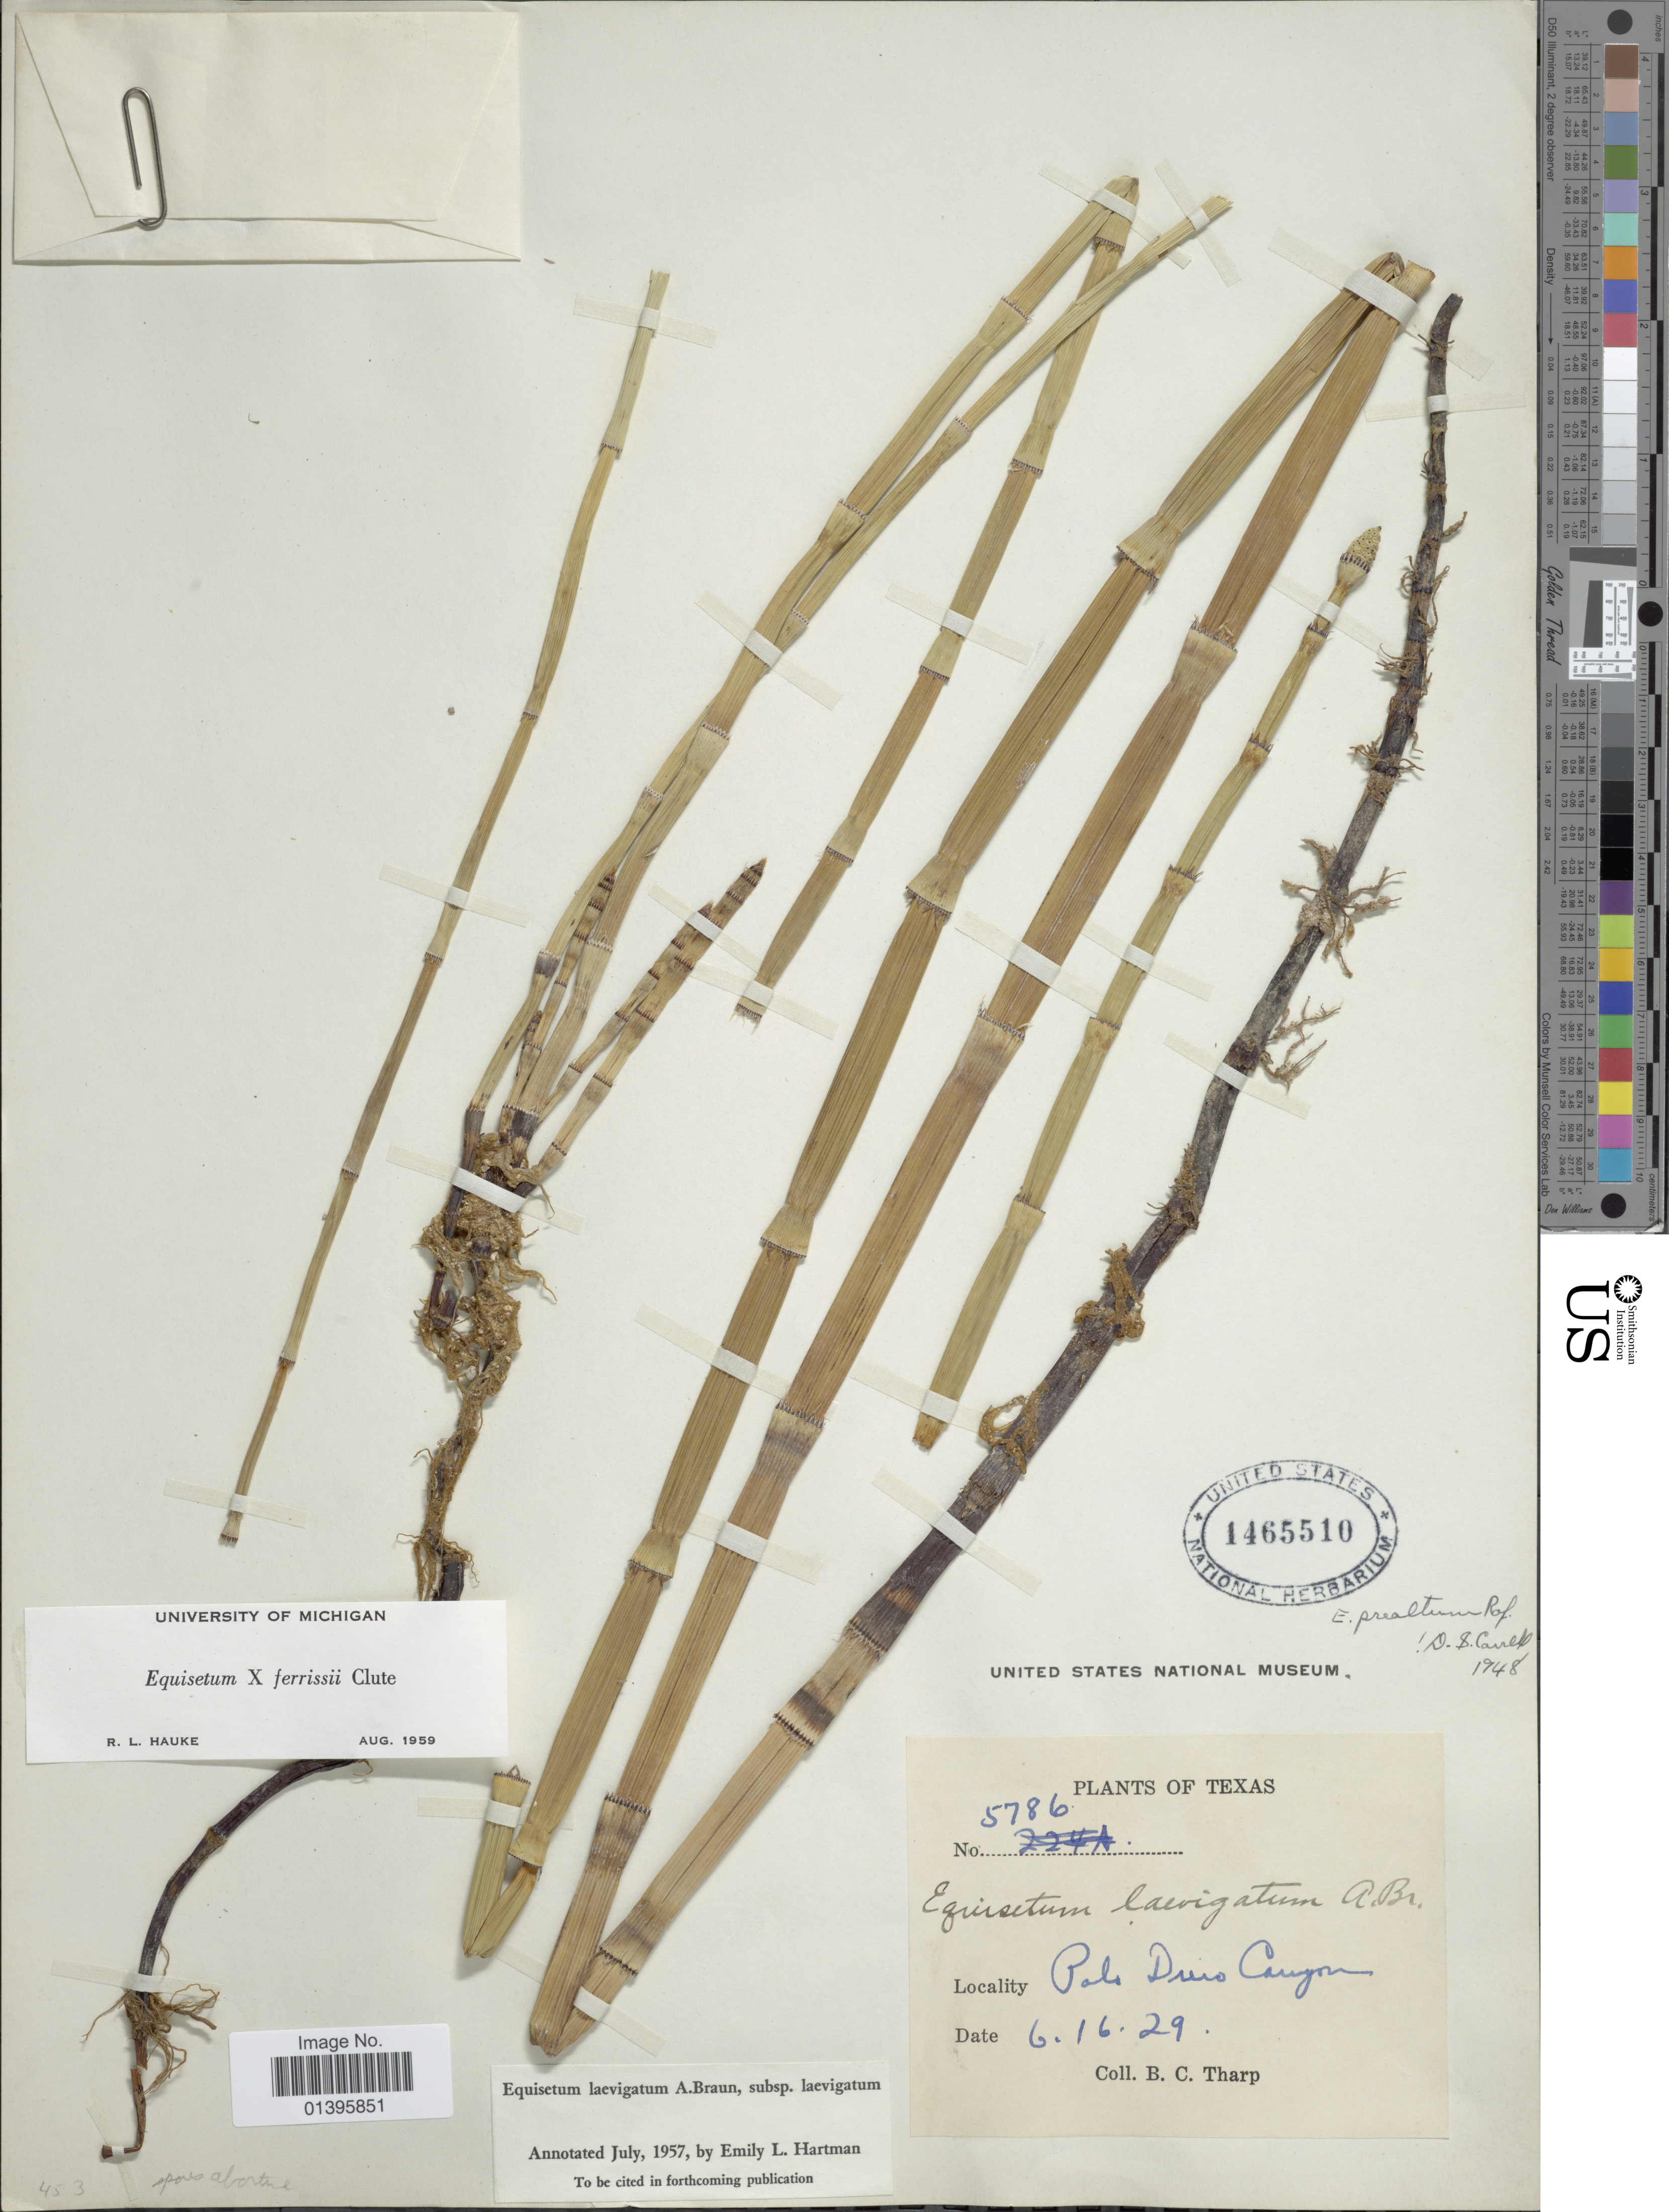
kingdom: Plantae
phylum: Tracheophyta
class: Polypodiopsida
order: Equisetales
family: Equisetaceae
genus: Equisetum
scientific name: Equisetum x ferrissii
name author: Clute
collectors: B. C. Tharp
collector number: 5786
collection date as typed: Transcribed d/m/y: 16/6/29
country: United States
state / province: Texas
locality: Palo Duro Canyon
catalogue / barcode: US 1465510